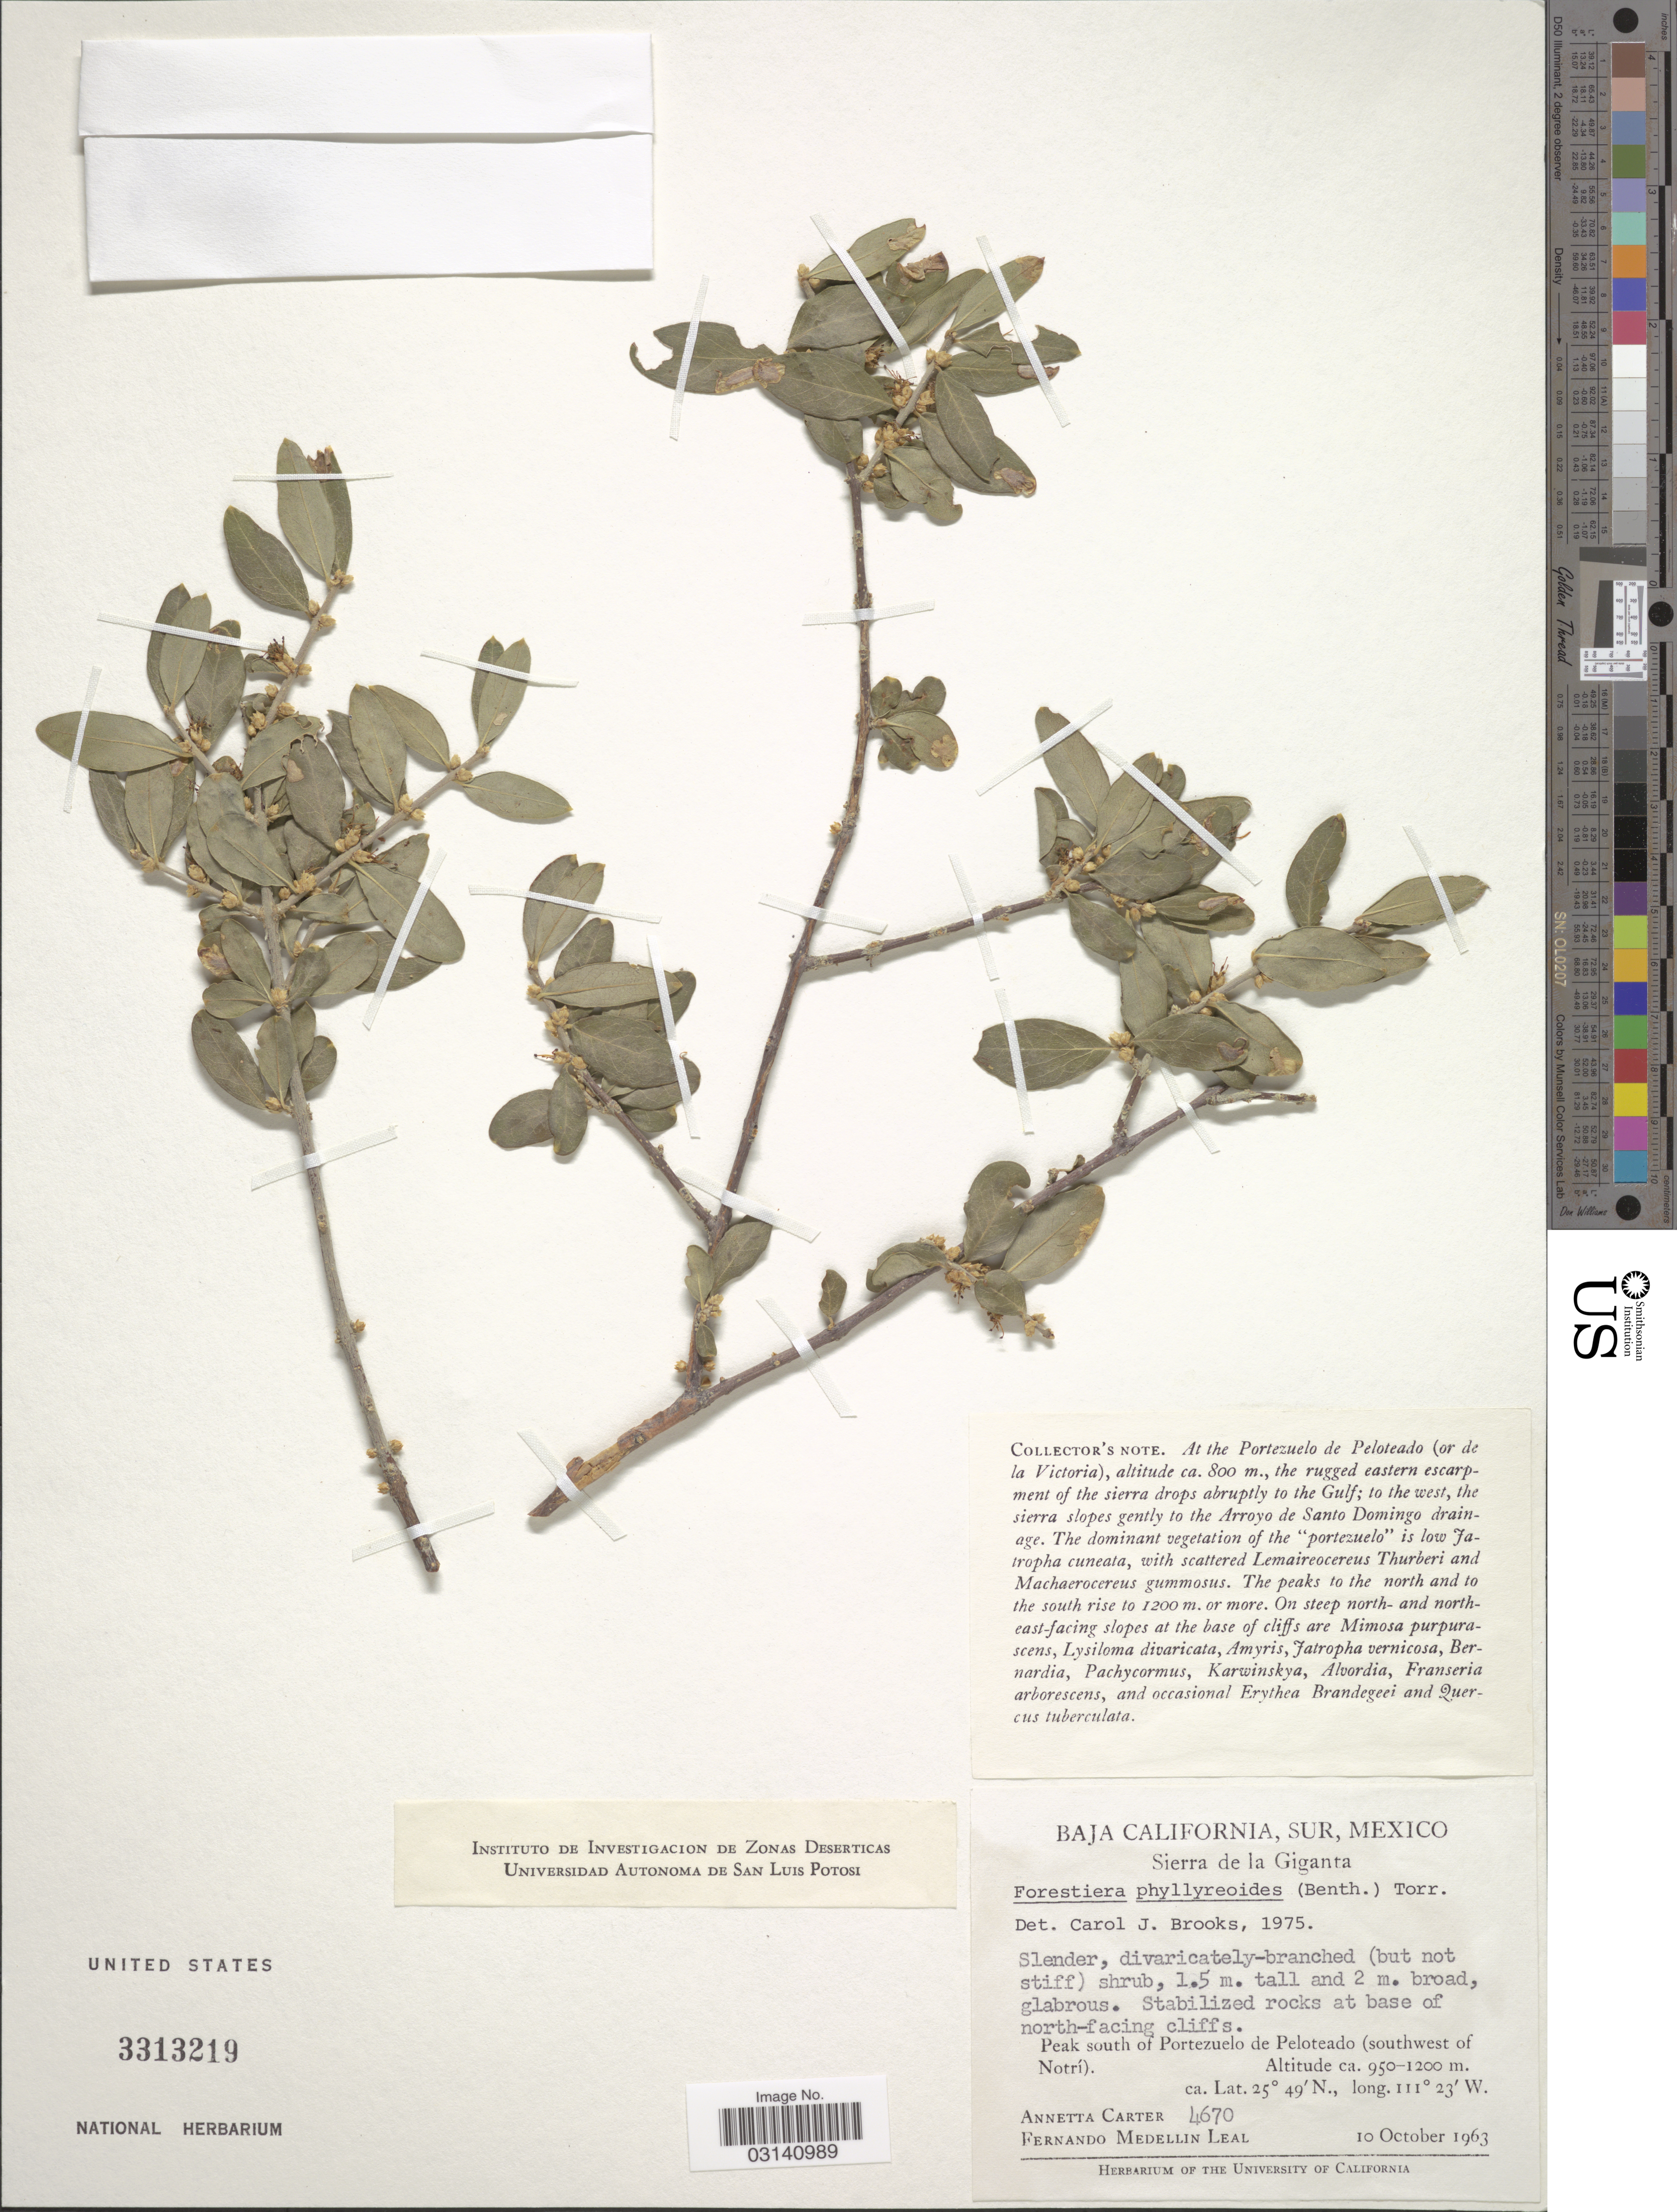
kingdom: Plantae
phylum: Tracheophyta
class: Magnoliopsida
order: Lamiales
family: Oleaceae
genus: Forestiera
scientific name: Forestiera phillyreoides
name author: (Benth.) Torr.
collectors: A. Carter & F. M. Leal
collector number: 4670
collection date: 1963-10-10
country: Mexico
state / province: Baja California Sur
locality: Sierra de la Giganta. Peak south of Portezuelo de Peloteado (southwest of Notrí).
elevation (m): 950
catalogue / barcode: US 3313219